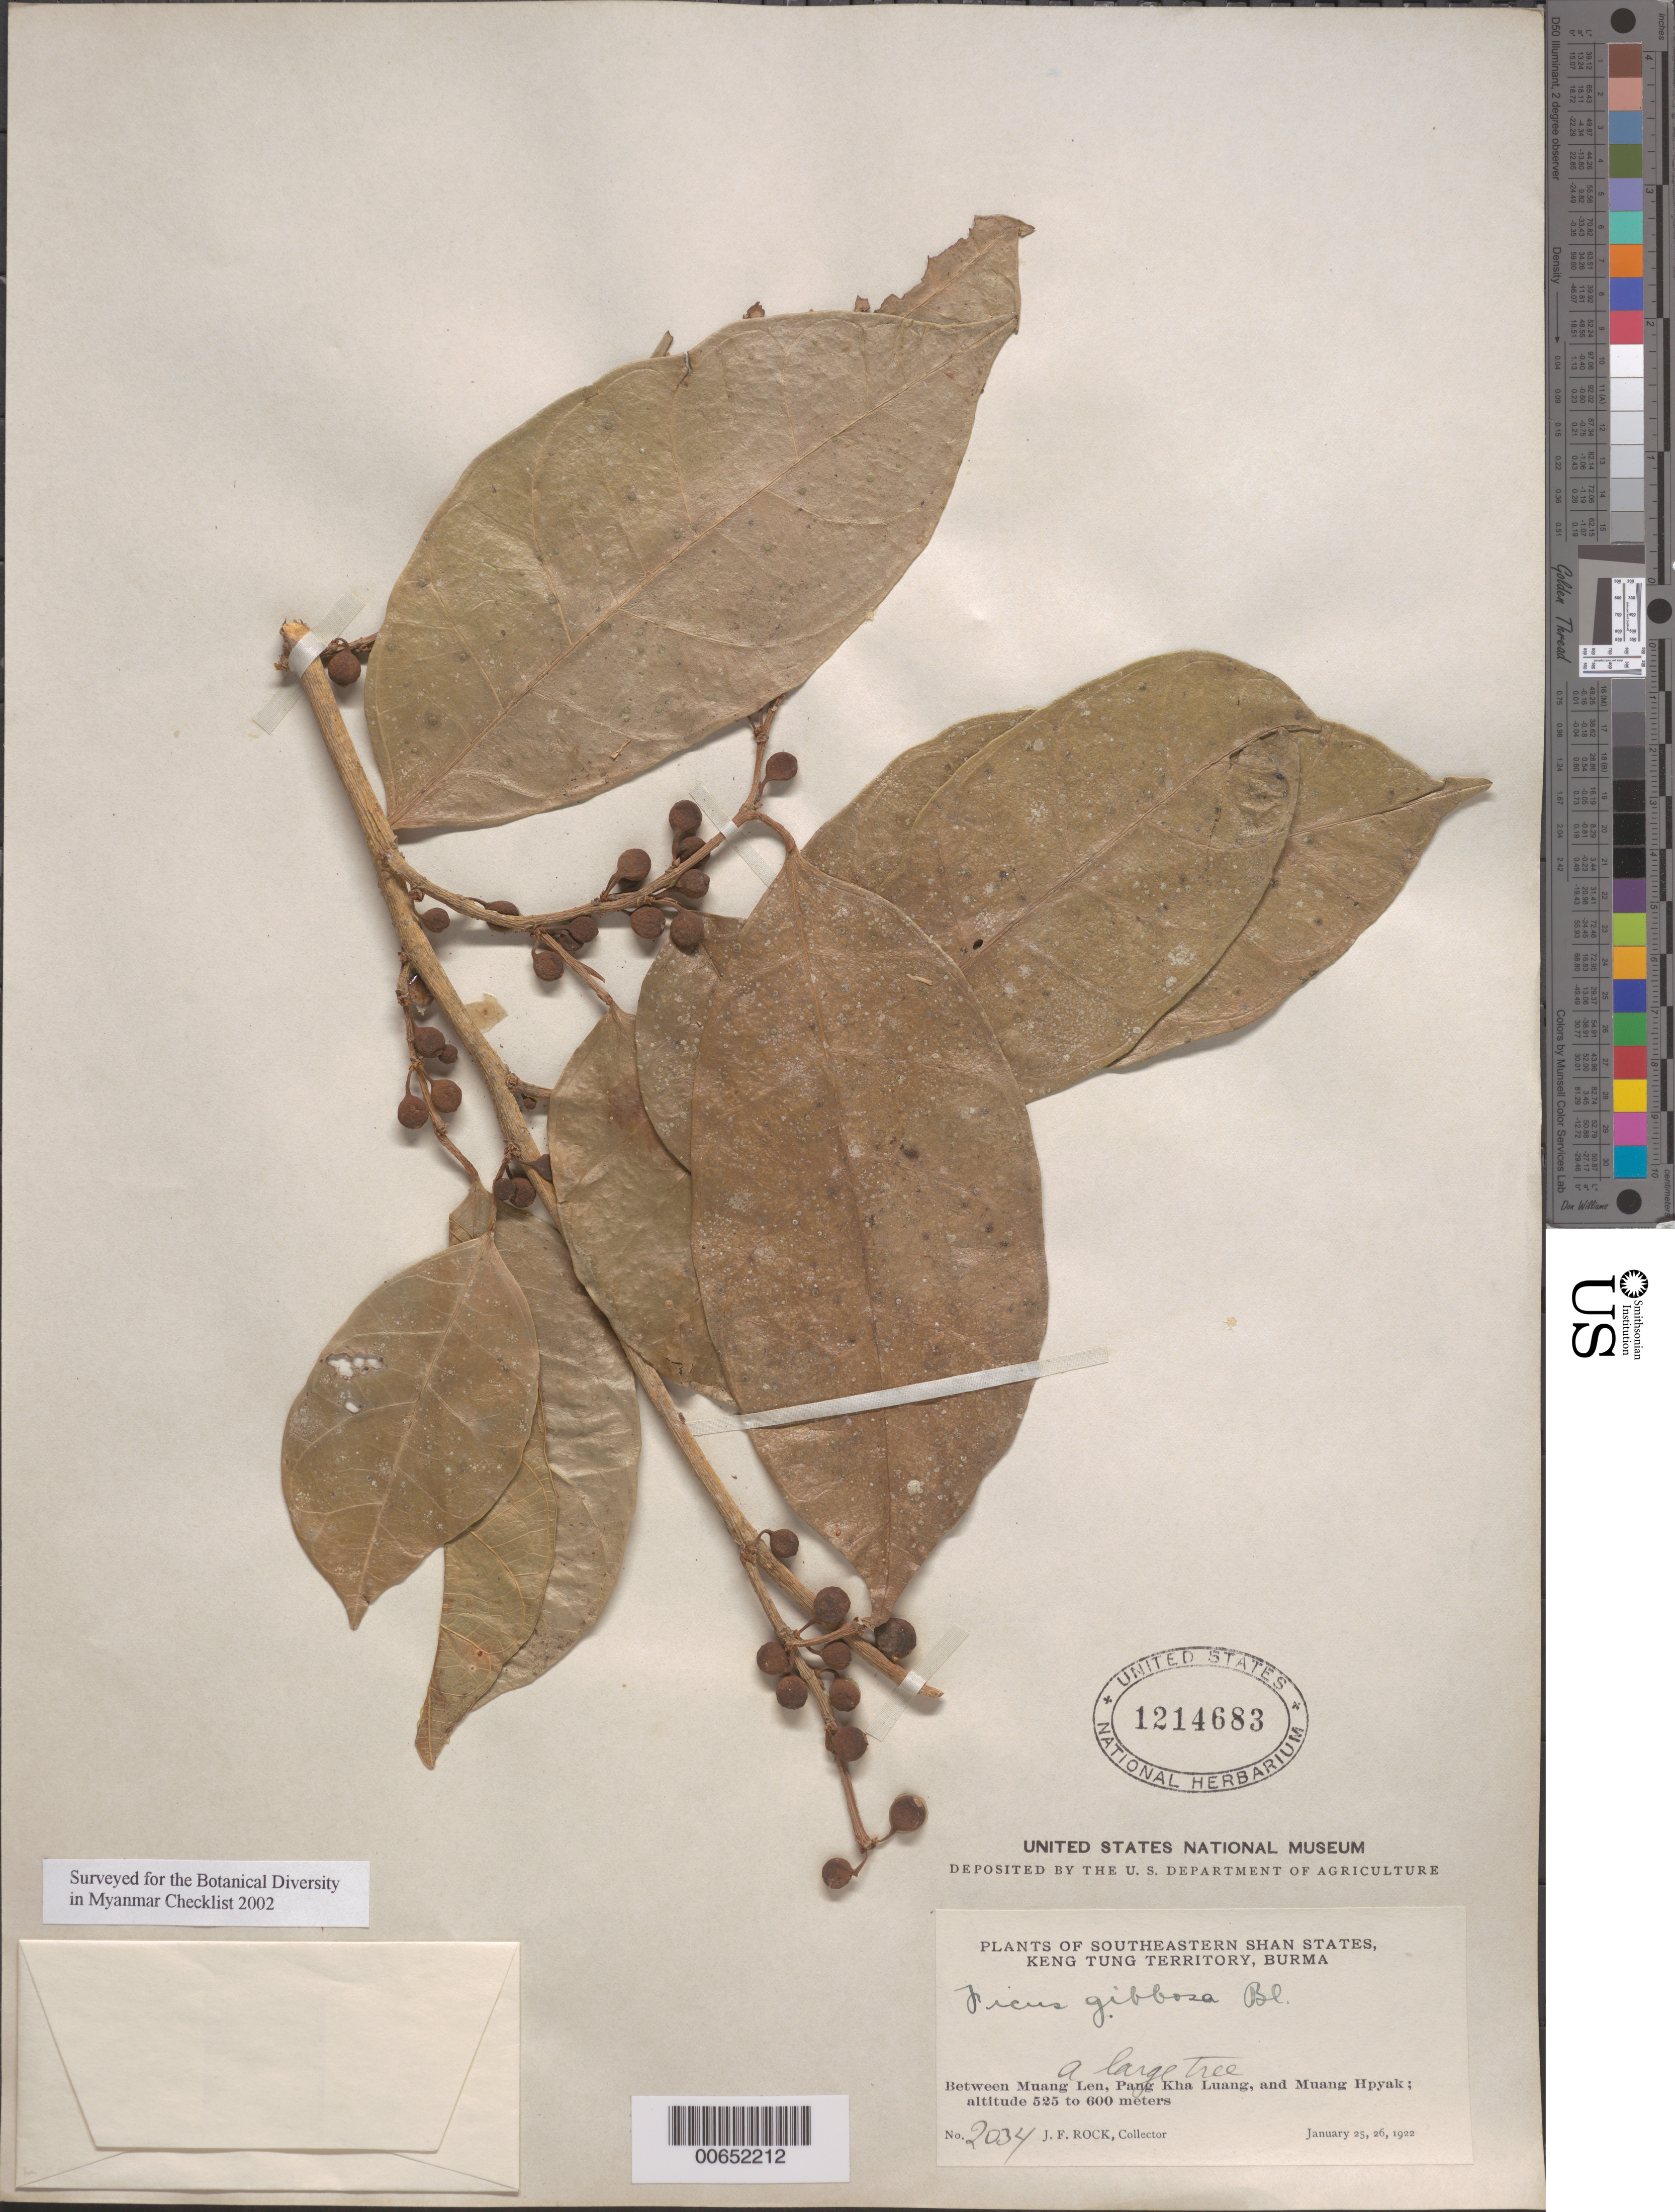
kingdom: Plantae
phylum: Tracheophyta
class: Magnoliopsida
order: Rosales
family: Moraceae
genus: Ficus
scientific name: Ficus gibbosa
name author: DC.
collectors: J. F. Rock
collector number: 2034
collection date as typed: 25 Jan 1922 and 26 Jan 1922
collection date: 1922-01-25,1922-01-26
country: Myanmar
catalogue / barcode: US 1214683